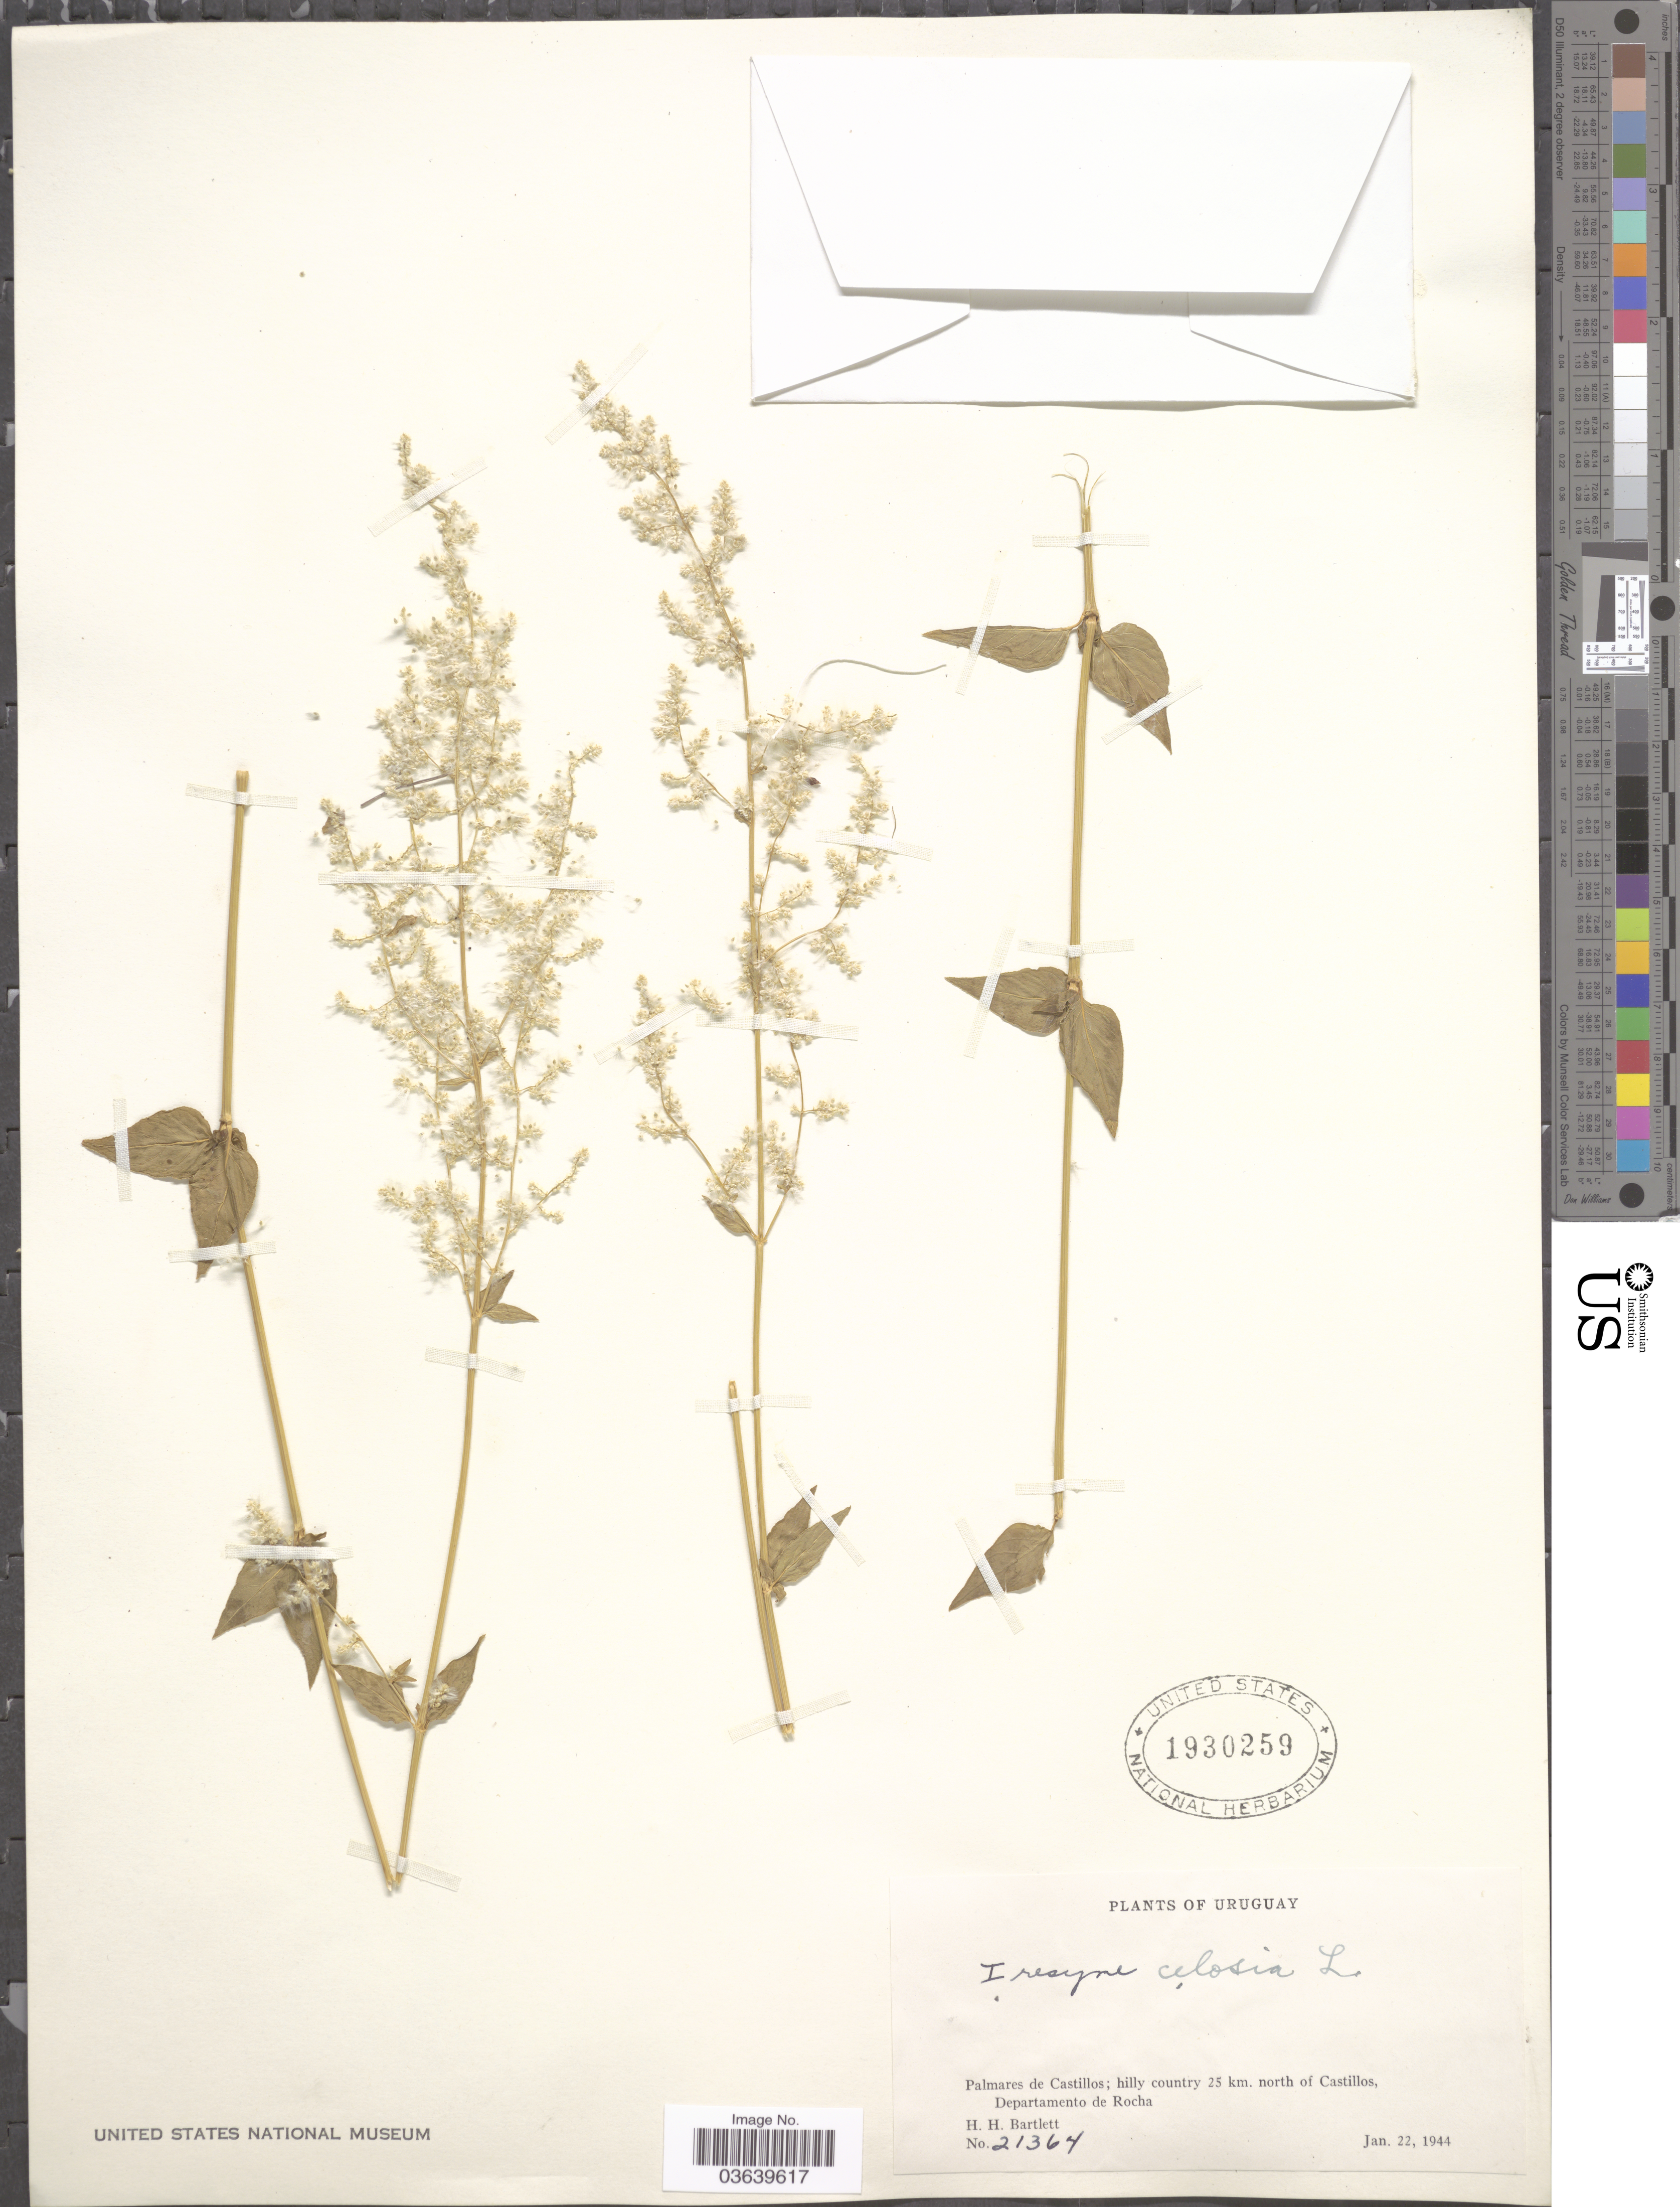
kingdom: Plantae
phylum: Tracheophyta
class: Magnoliopsida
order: Caryophyllales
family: Amaranthaceae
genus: Iresine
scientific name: Iresine diffusa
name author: Humb. & Bonpl. ex Willd.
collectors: H. H. Bartlett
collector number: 21364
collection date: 1944-01-22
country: Uruguay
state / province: Rocha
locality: Palmares de Castillos; hilly country 25 km. north of Castillos, Departamento de Rocha.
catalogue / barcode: US 1930259